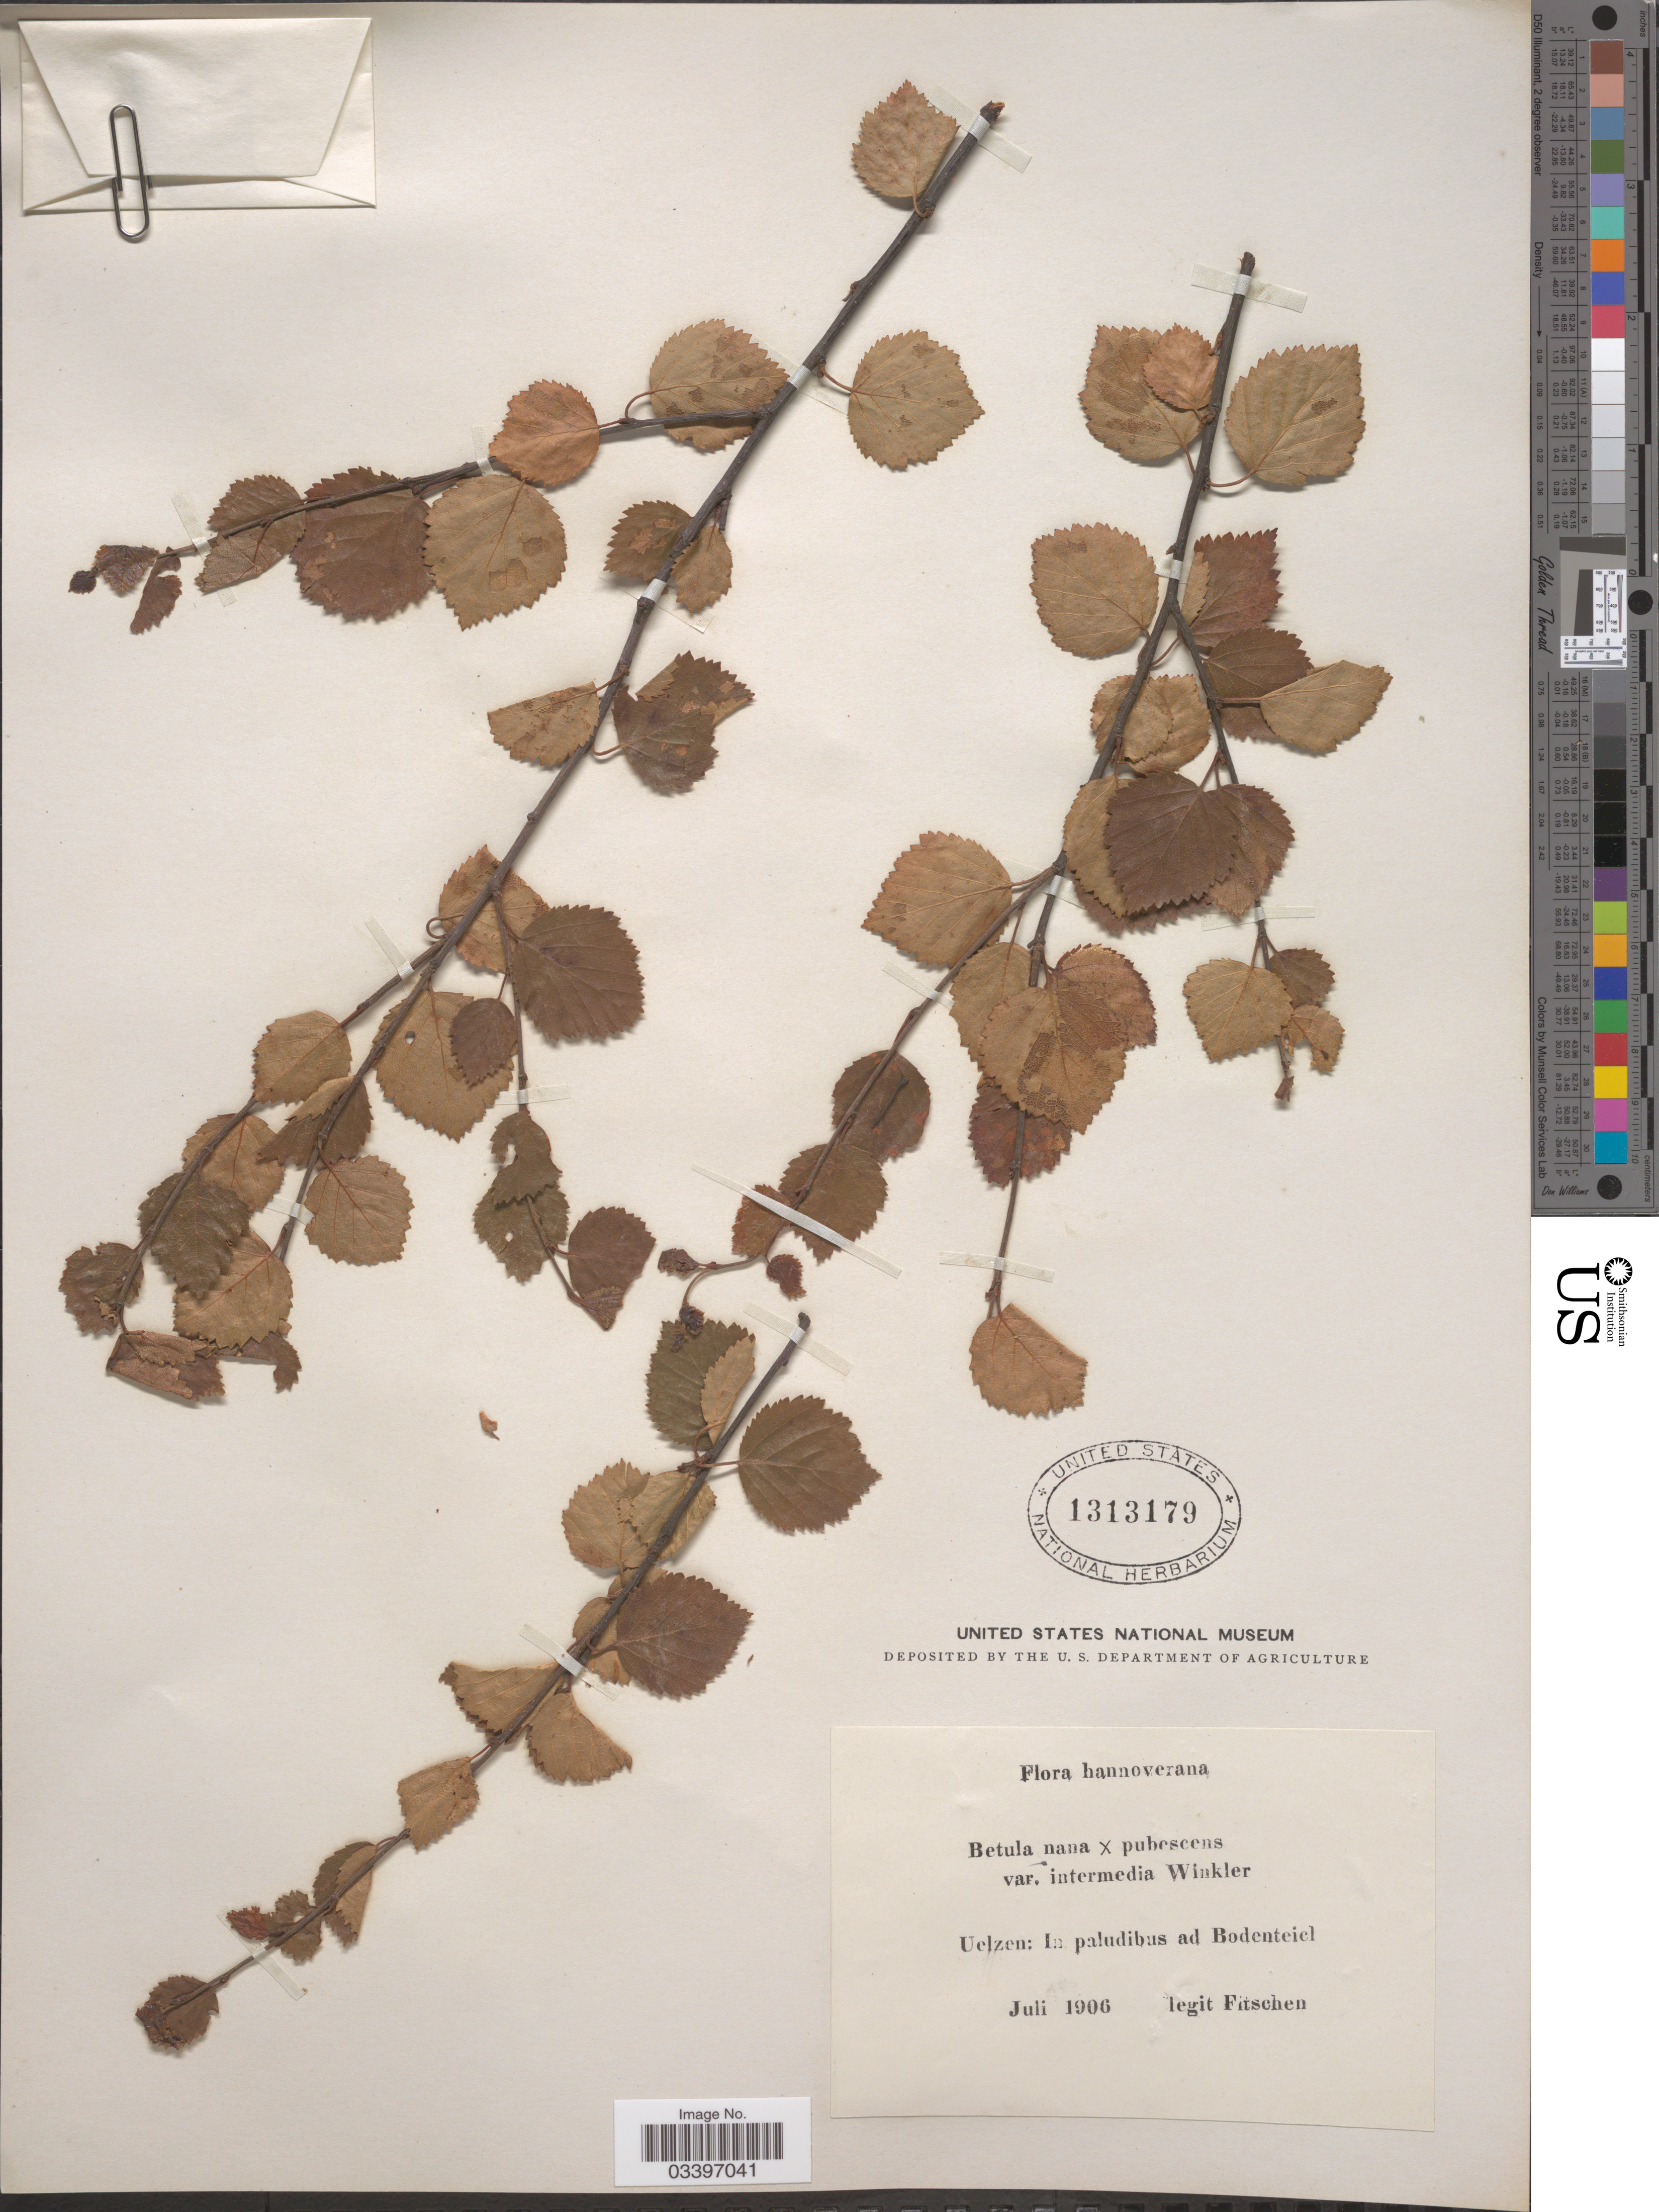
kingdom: Plantae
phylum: Tracheophyta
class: Magnoliopsida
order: Fagales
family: Betulaceae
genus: Betula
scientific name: Betula nana x B. pubescens nothovar. kusmisscheffii (Regel) Gürke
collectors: Fitschen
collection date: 1906-07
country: Germany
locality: Hannoverana. Uelzen: La paludibus ad Bodenteiel.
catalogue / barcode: US 1313179